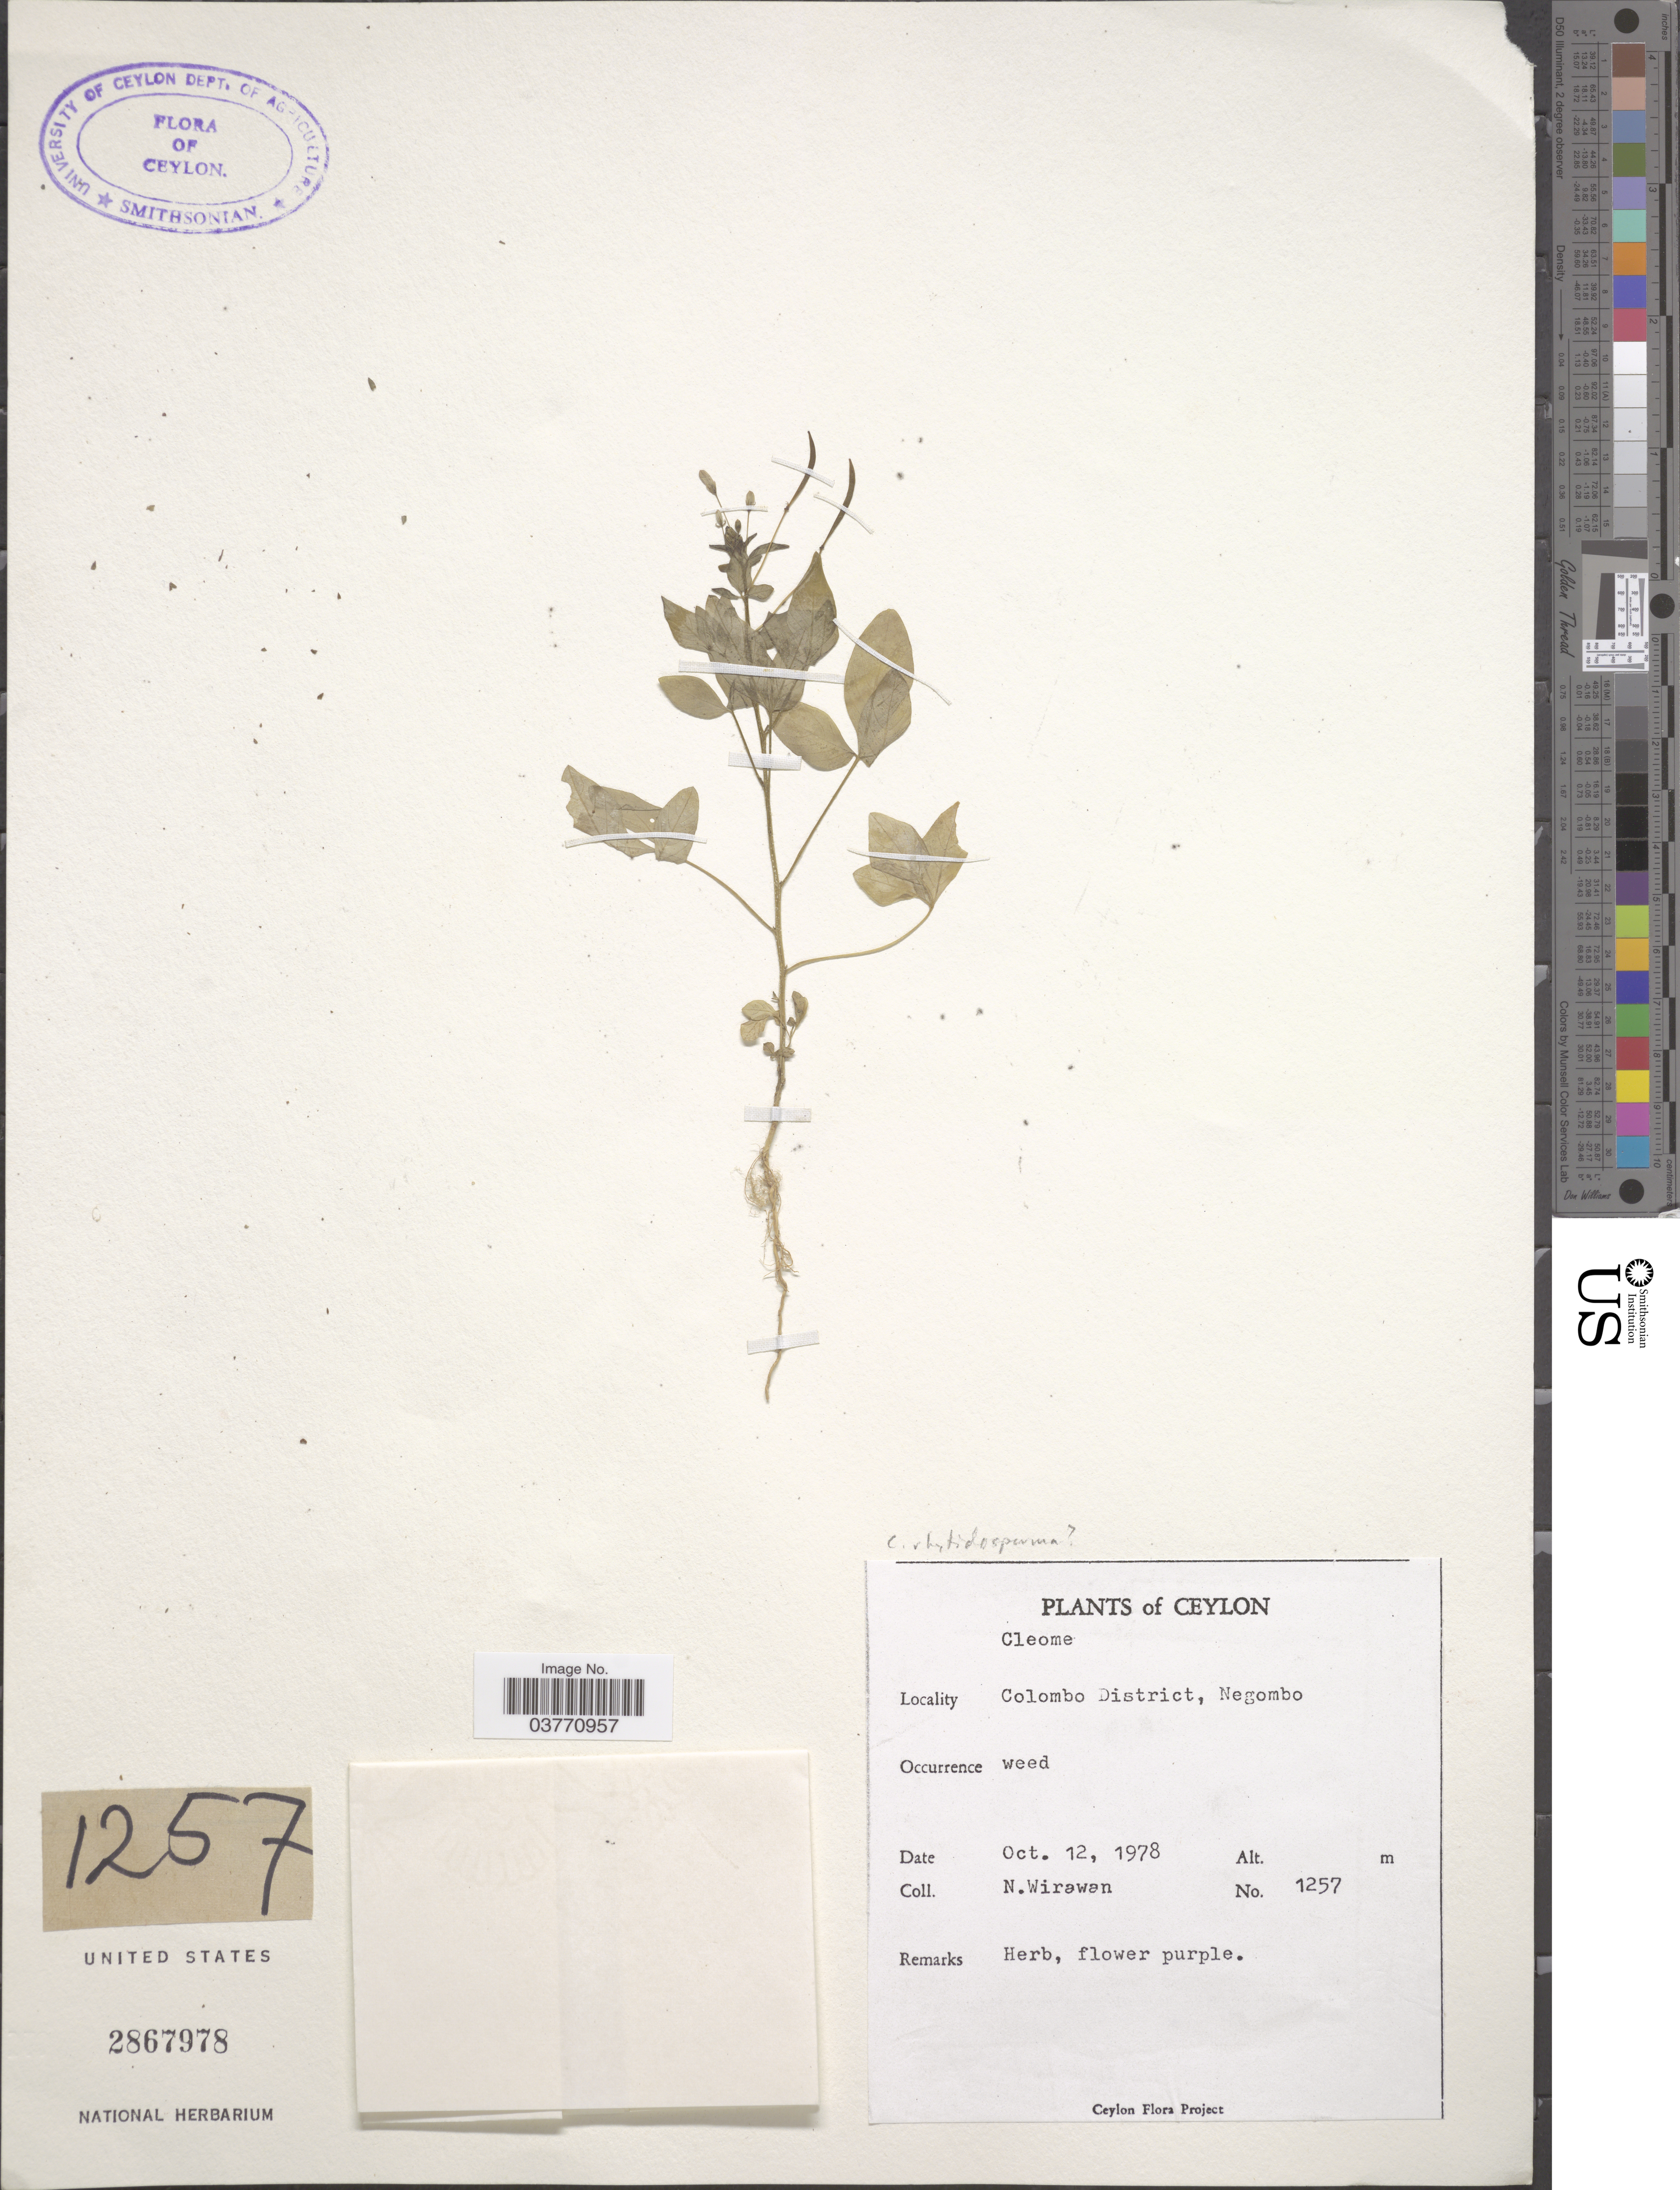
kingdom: Plantae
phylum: Tracheophyta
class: Magnoliopsida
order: Brassicales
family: Cleomaceae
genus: Sieruela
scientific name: Sieruela rutidosperma var. rutidosperma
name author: (DC.) Roalson & J.C. Hall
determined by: Strong, Mark T., (BOT), Smithsonian Institution - National Museum of Natural History (UNITED STATES)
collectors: N. Wirawan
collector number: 1257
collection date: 1978-10-12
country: Sri Lanka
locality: Ceylon. Colombo District, Negombo.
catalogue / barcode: US 2867978